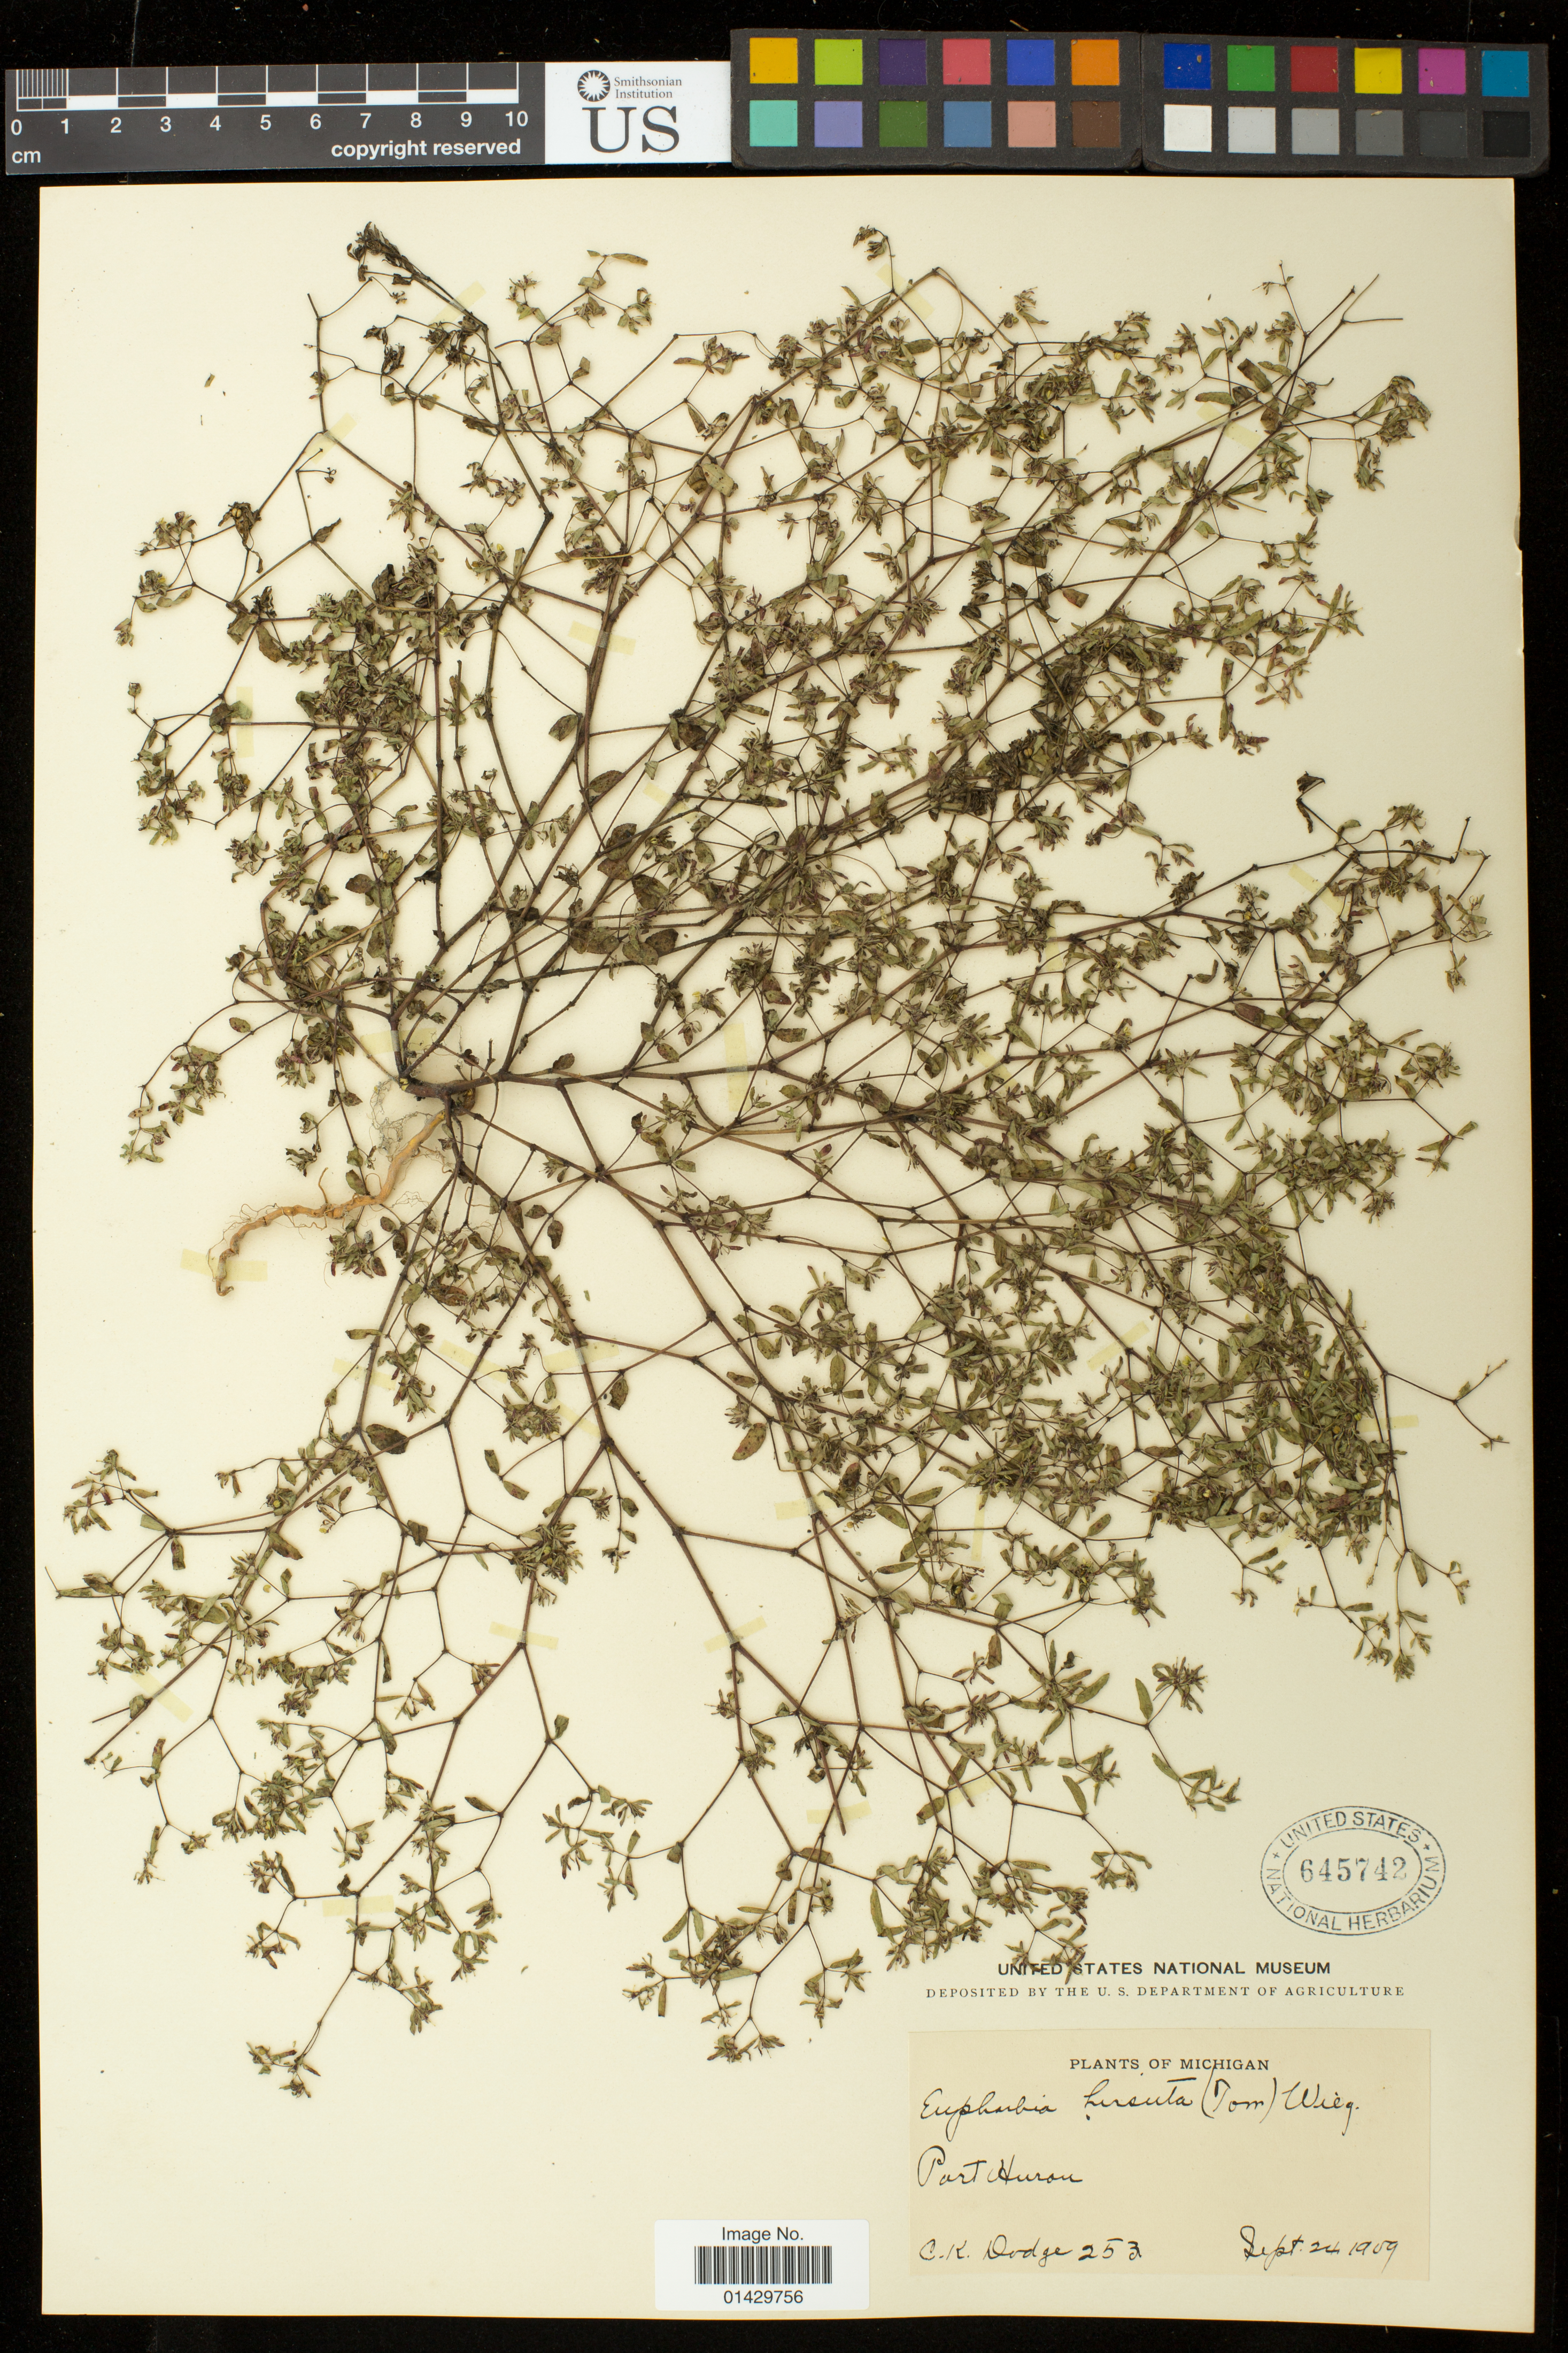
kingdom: Plantae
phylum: Tracheophyta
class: Magnoliopsida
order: Malpighiales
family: Euphorbiaceae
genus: Euphorbia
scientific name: Euphorbia vermiculata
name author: Raf.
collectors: C. K. Dodge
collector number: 253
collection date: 1909-09-24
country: United States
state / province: Michigan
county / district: Saint Clair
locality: Port Huron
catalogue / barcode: US 645742